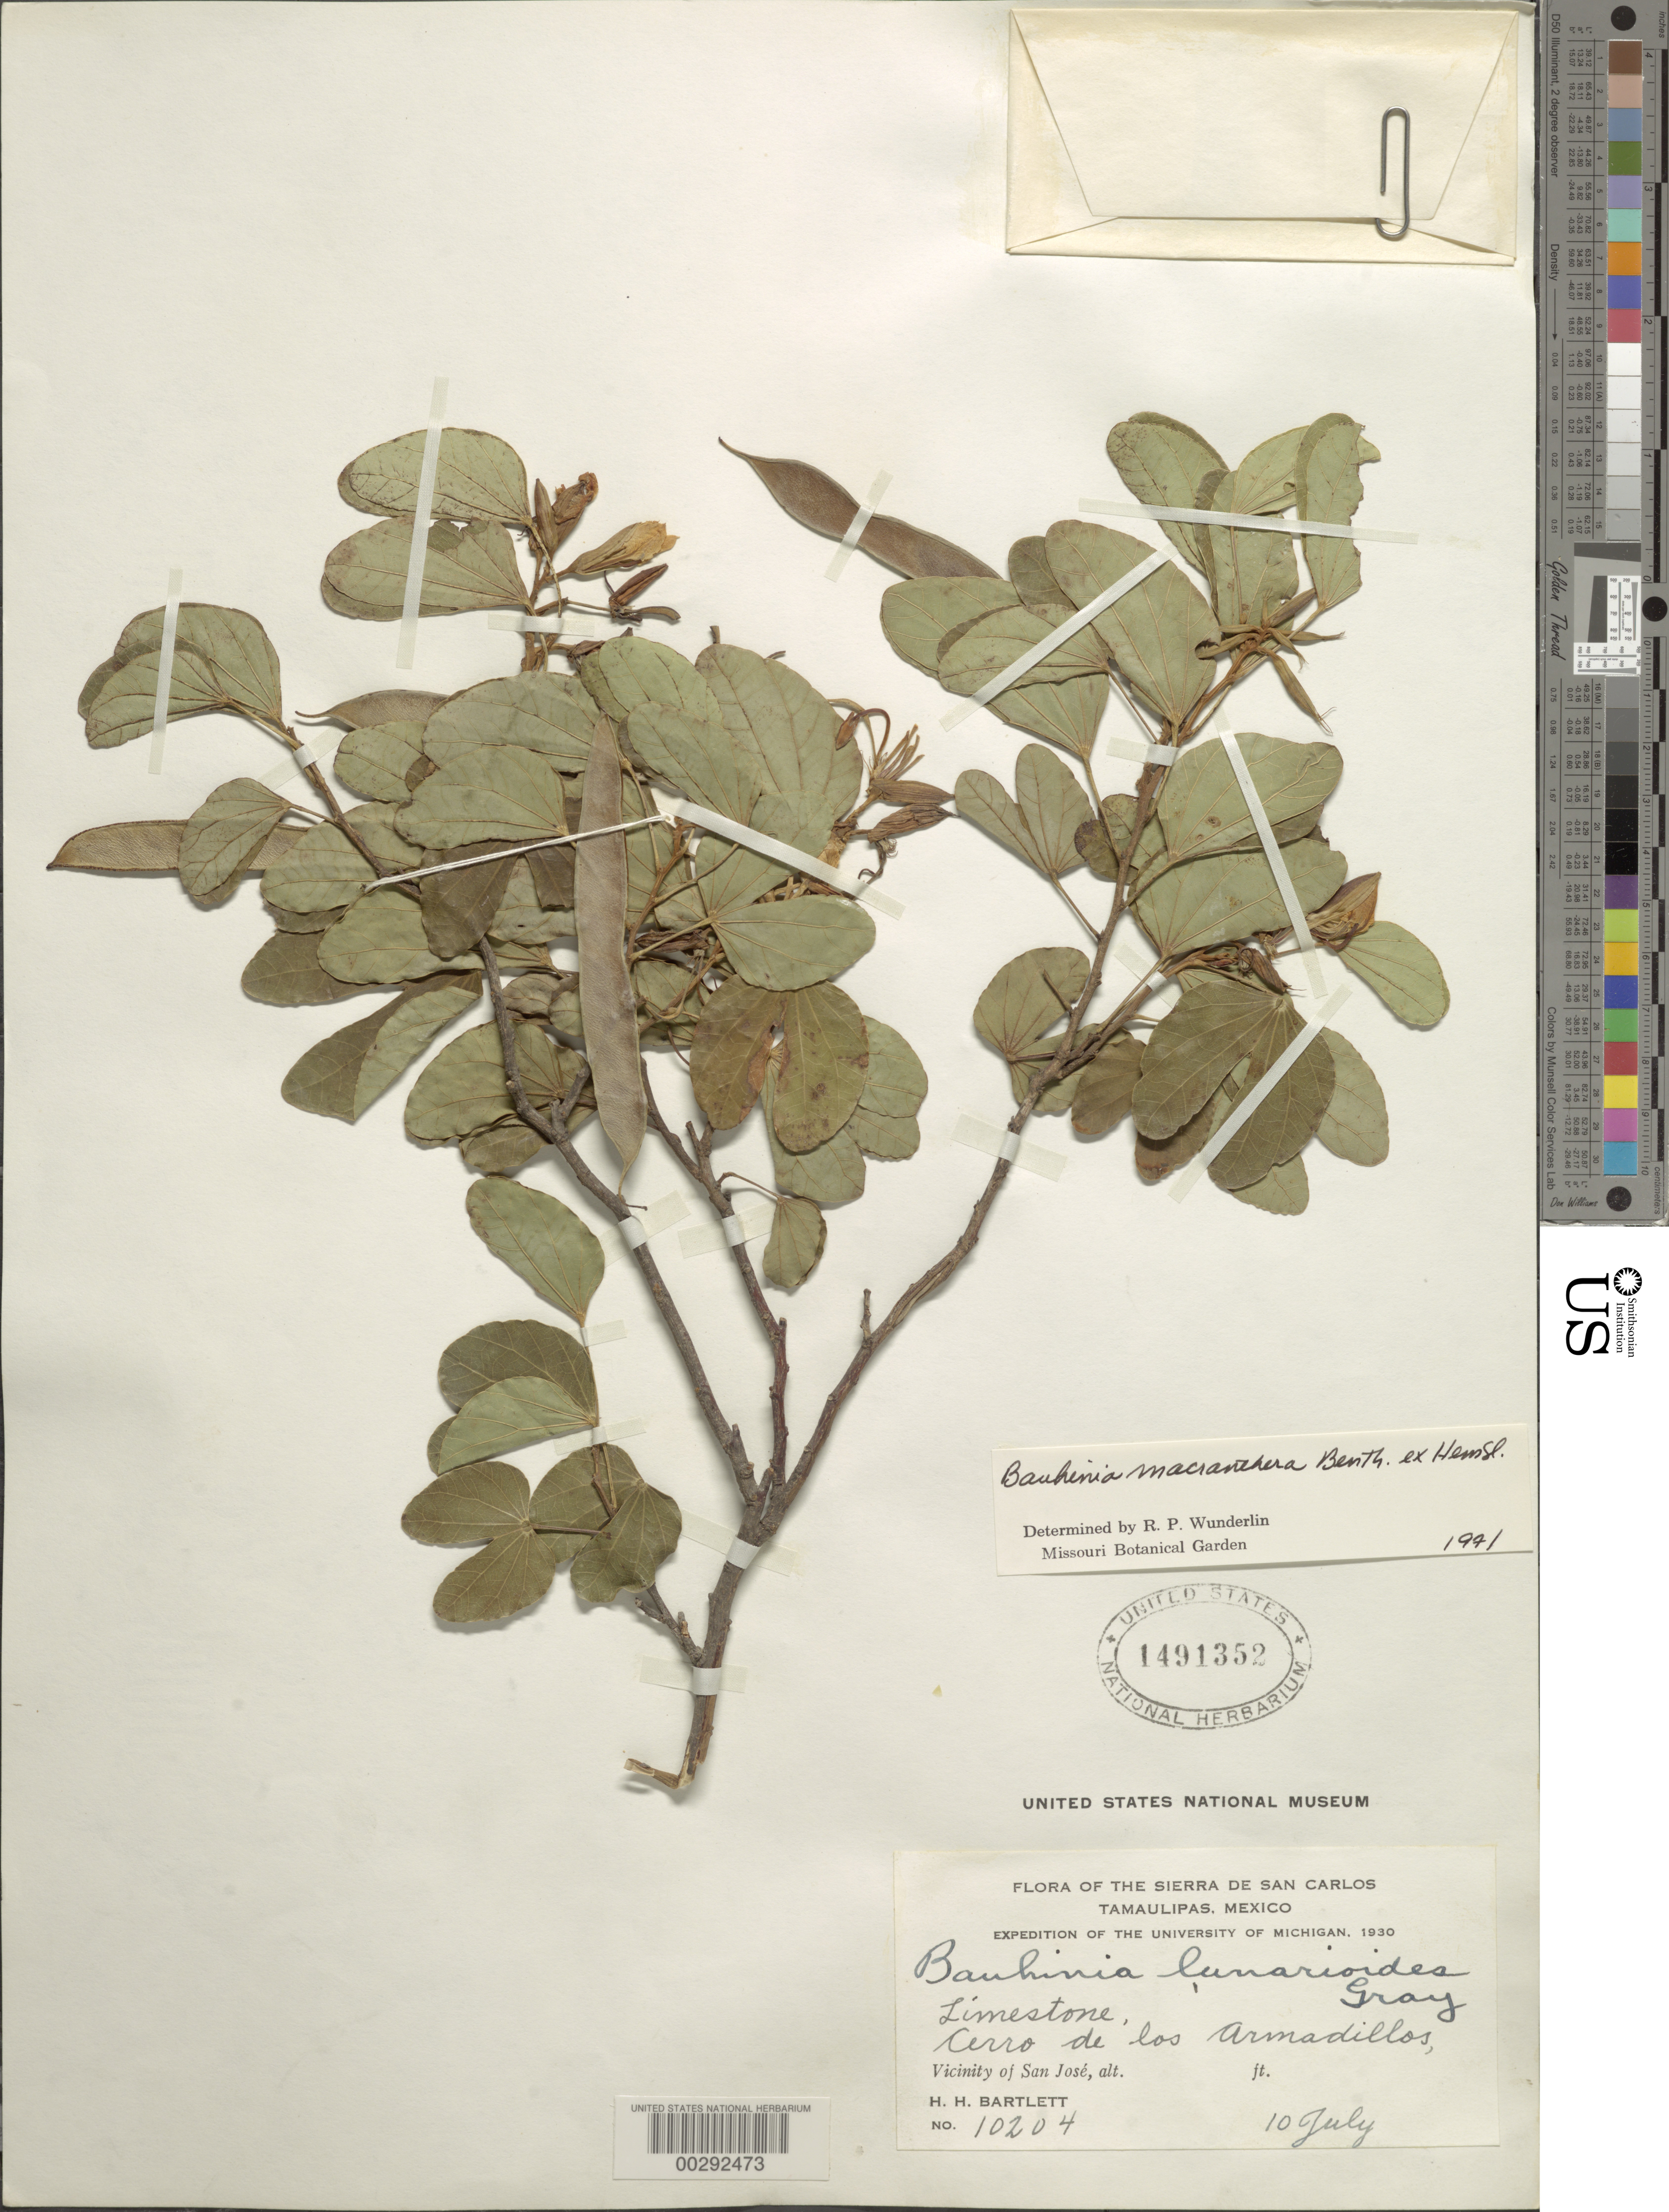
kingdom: Plantae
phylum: Tracheophyta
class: Magnoliopsida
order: Fabales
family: Fabaceae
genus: Bauhinia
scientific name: Bauhinia macranthera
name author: Benth. ex Hemsl.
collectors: H. H. Bartlett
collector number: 10204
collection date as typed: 10 Jul 1930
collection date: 1930-07-10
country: Mexico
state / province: Tamaulipas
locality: Cerro de los armadillos; vicinity of San Jose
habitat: Limestone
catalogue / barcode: US 1491352